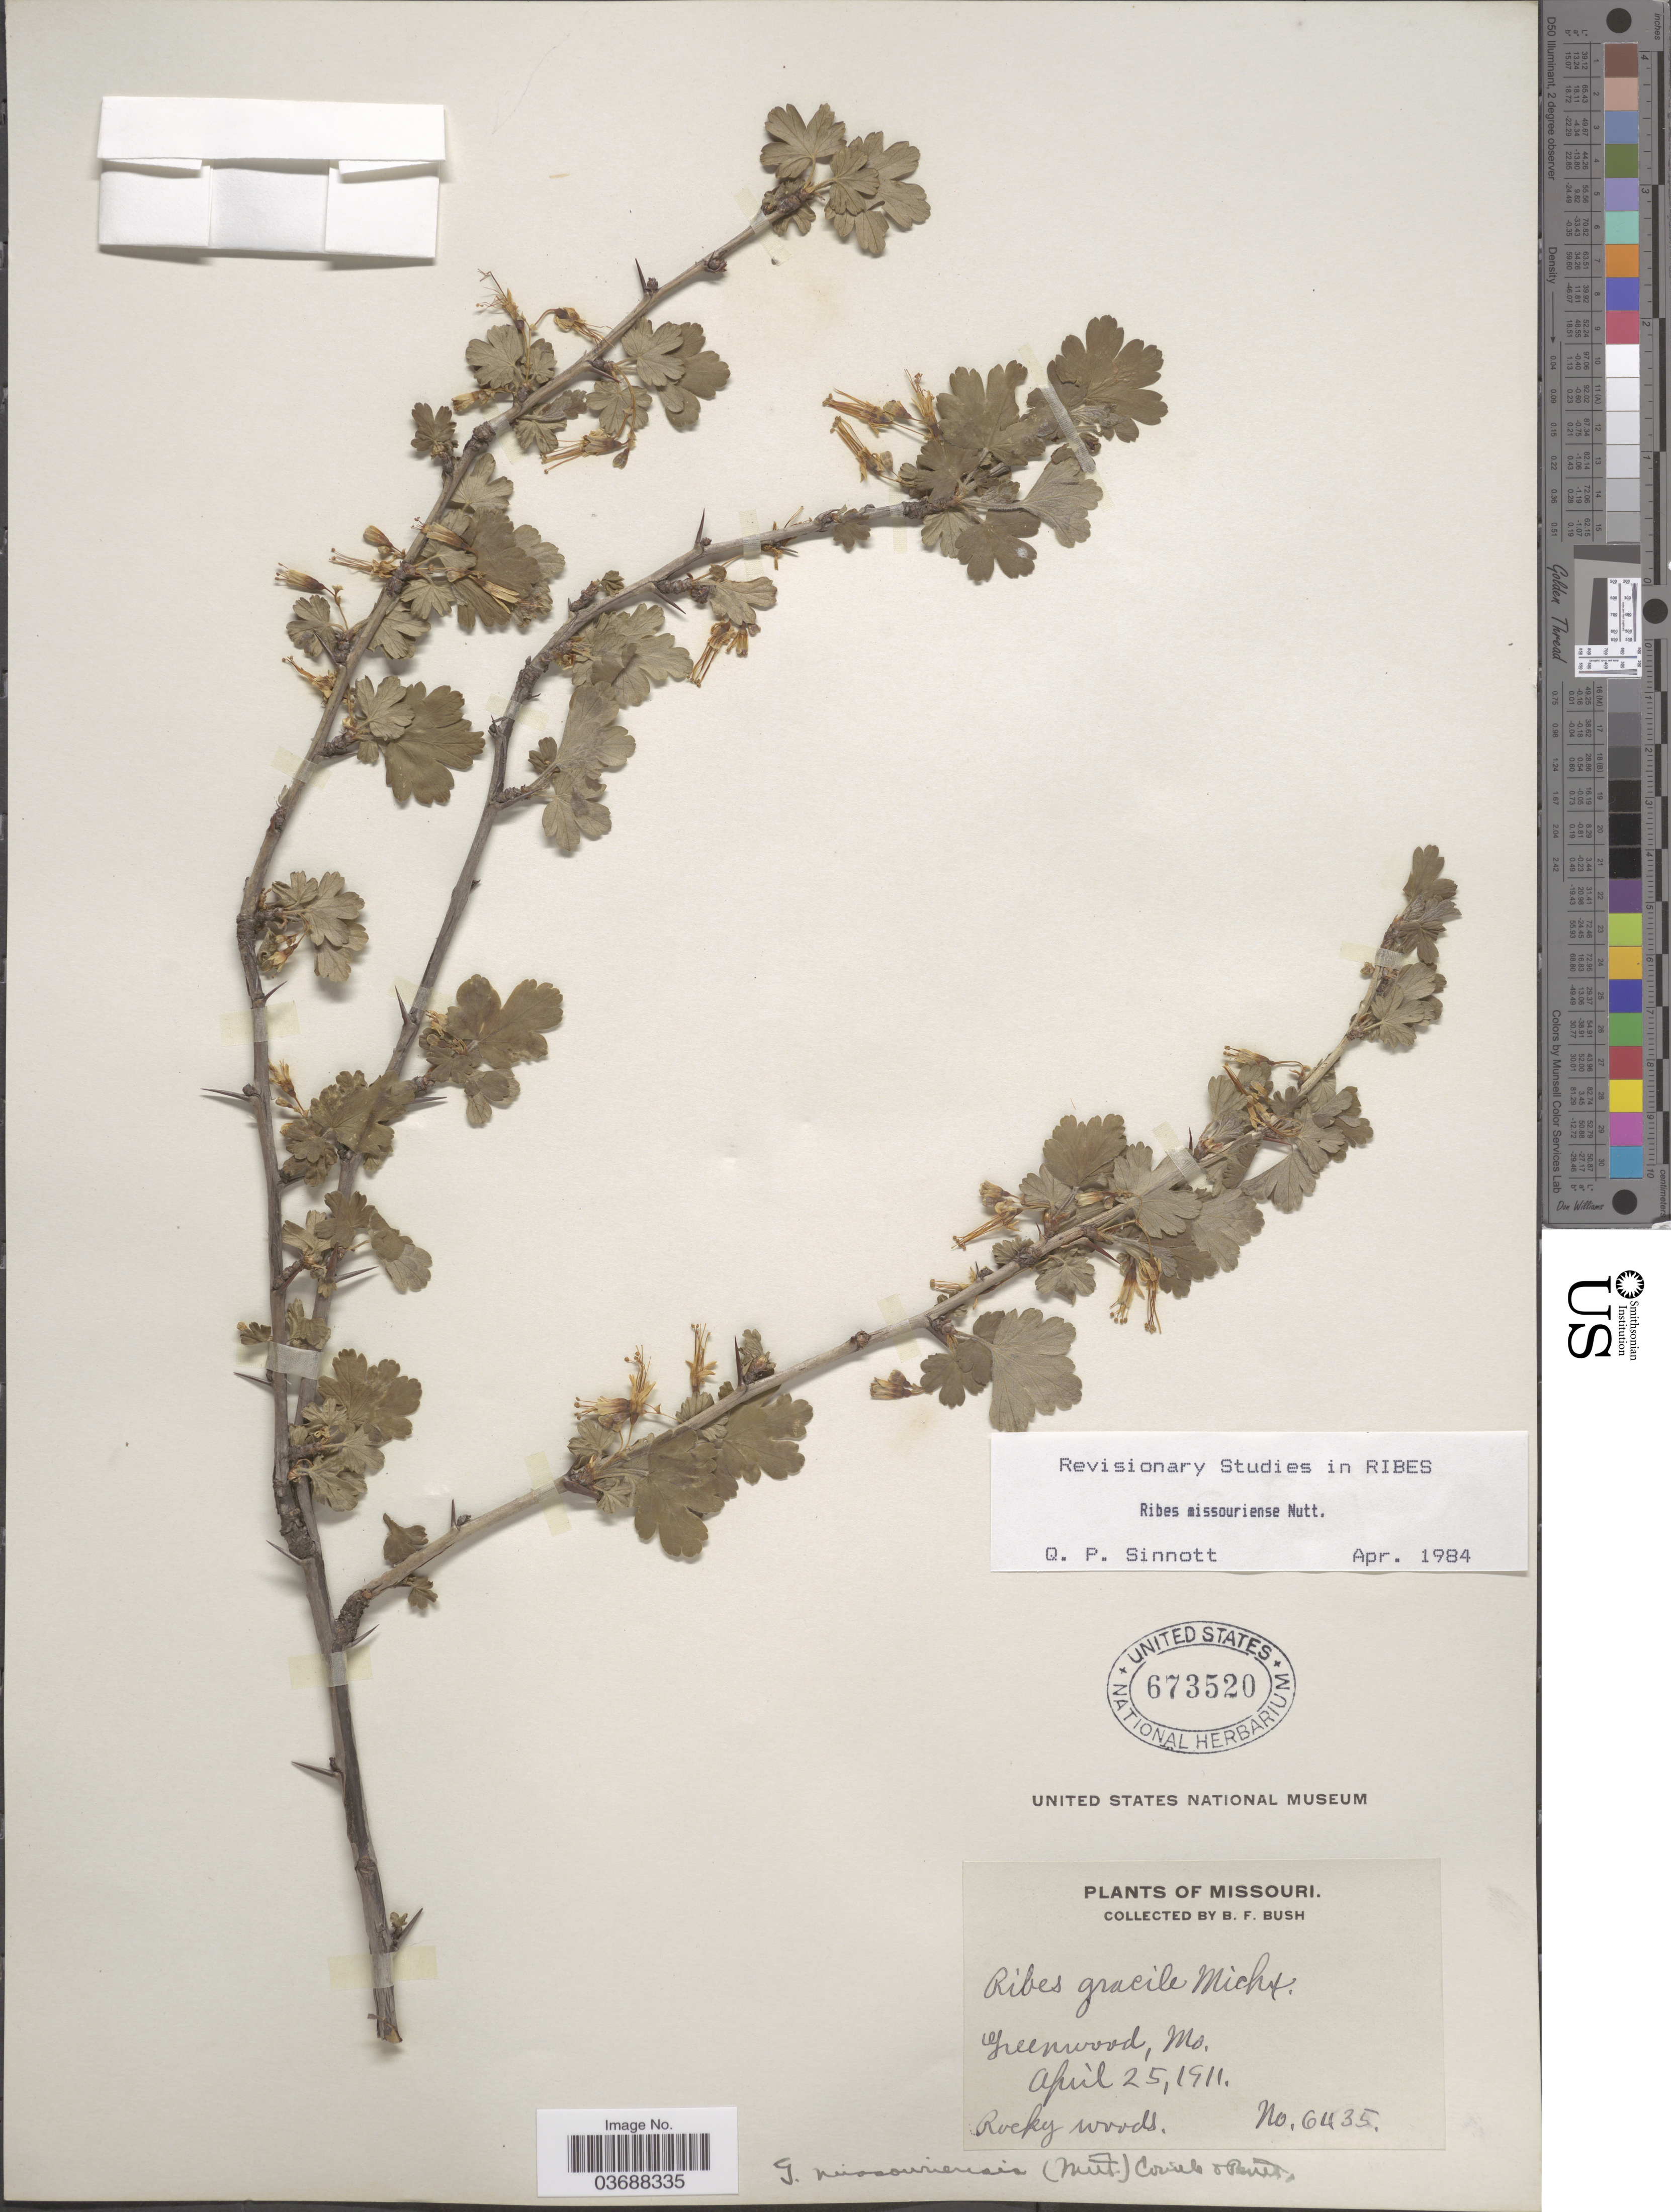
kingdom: Plantae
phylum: Tracheophyta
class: Magnoliopsida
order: Saxifragales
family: Grossulariaceae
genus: Ribes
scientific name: Ribes missouriense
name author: Nutt.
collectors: B. F. Bush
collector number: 6435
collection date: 1911-04-25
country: United States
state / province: Missouri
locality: Greenwood.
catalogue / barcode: US 673520